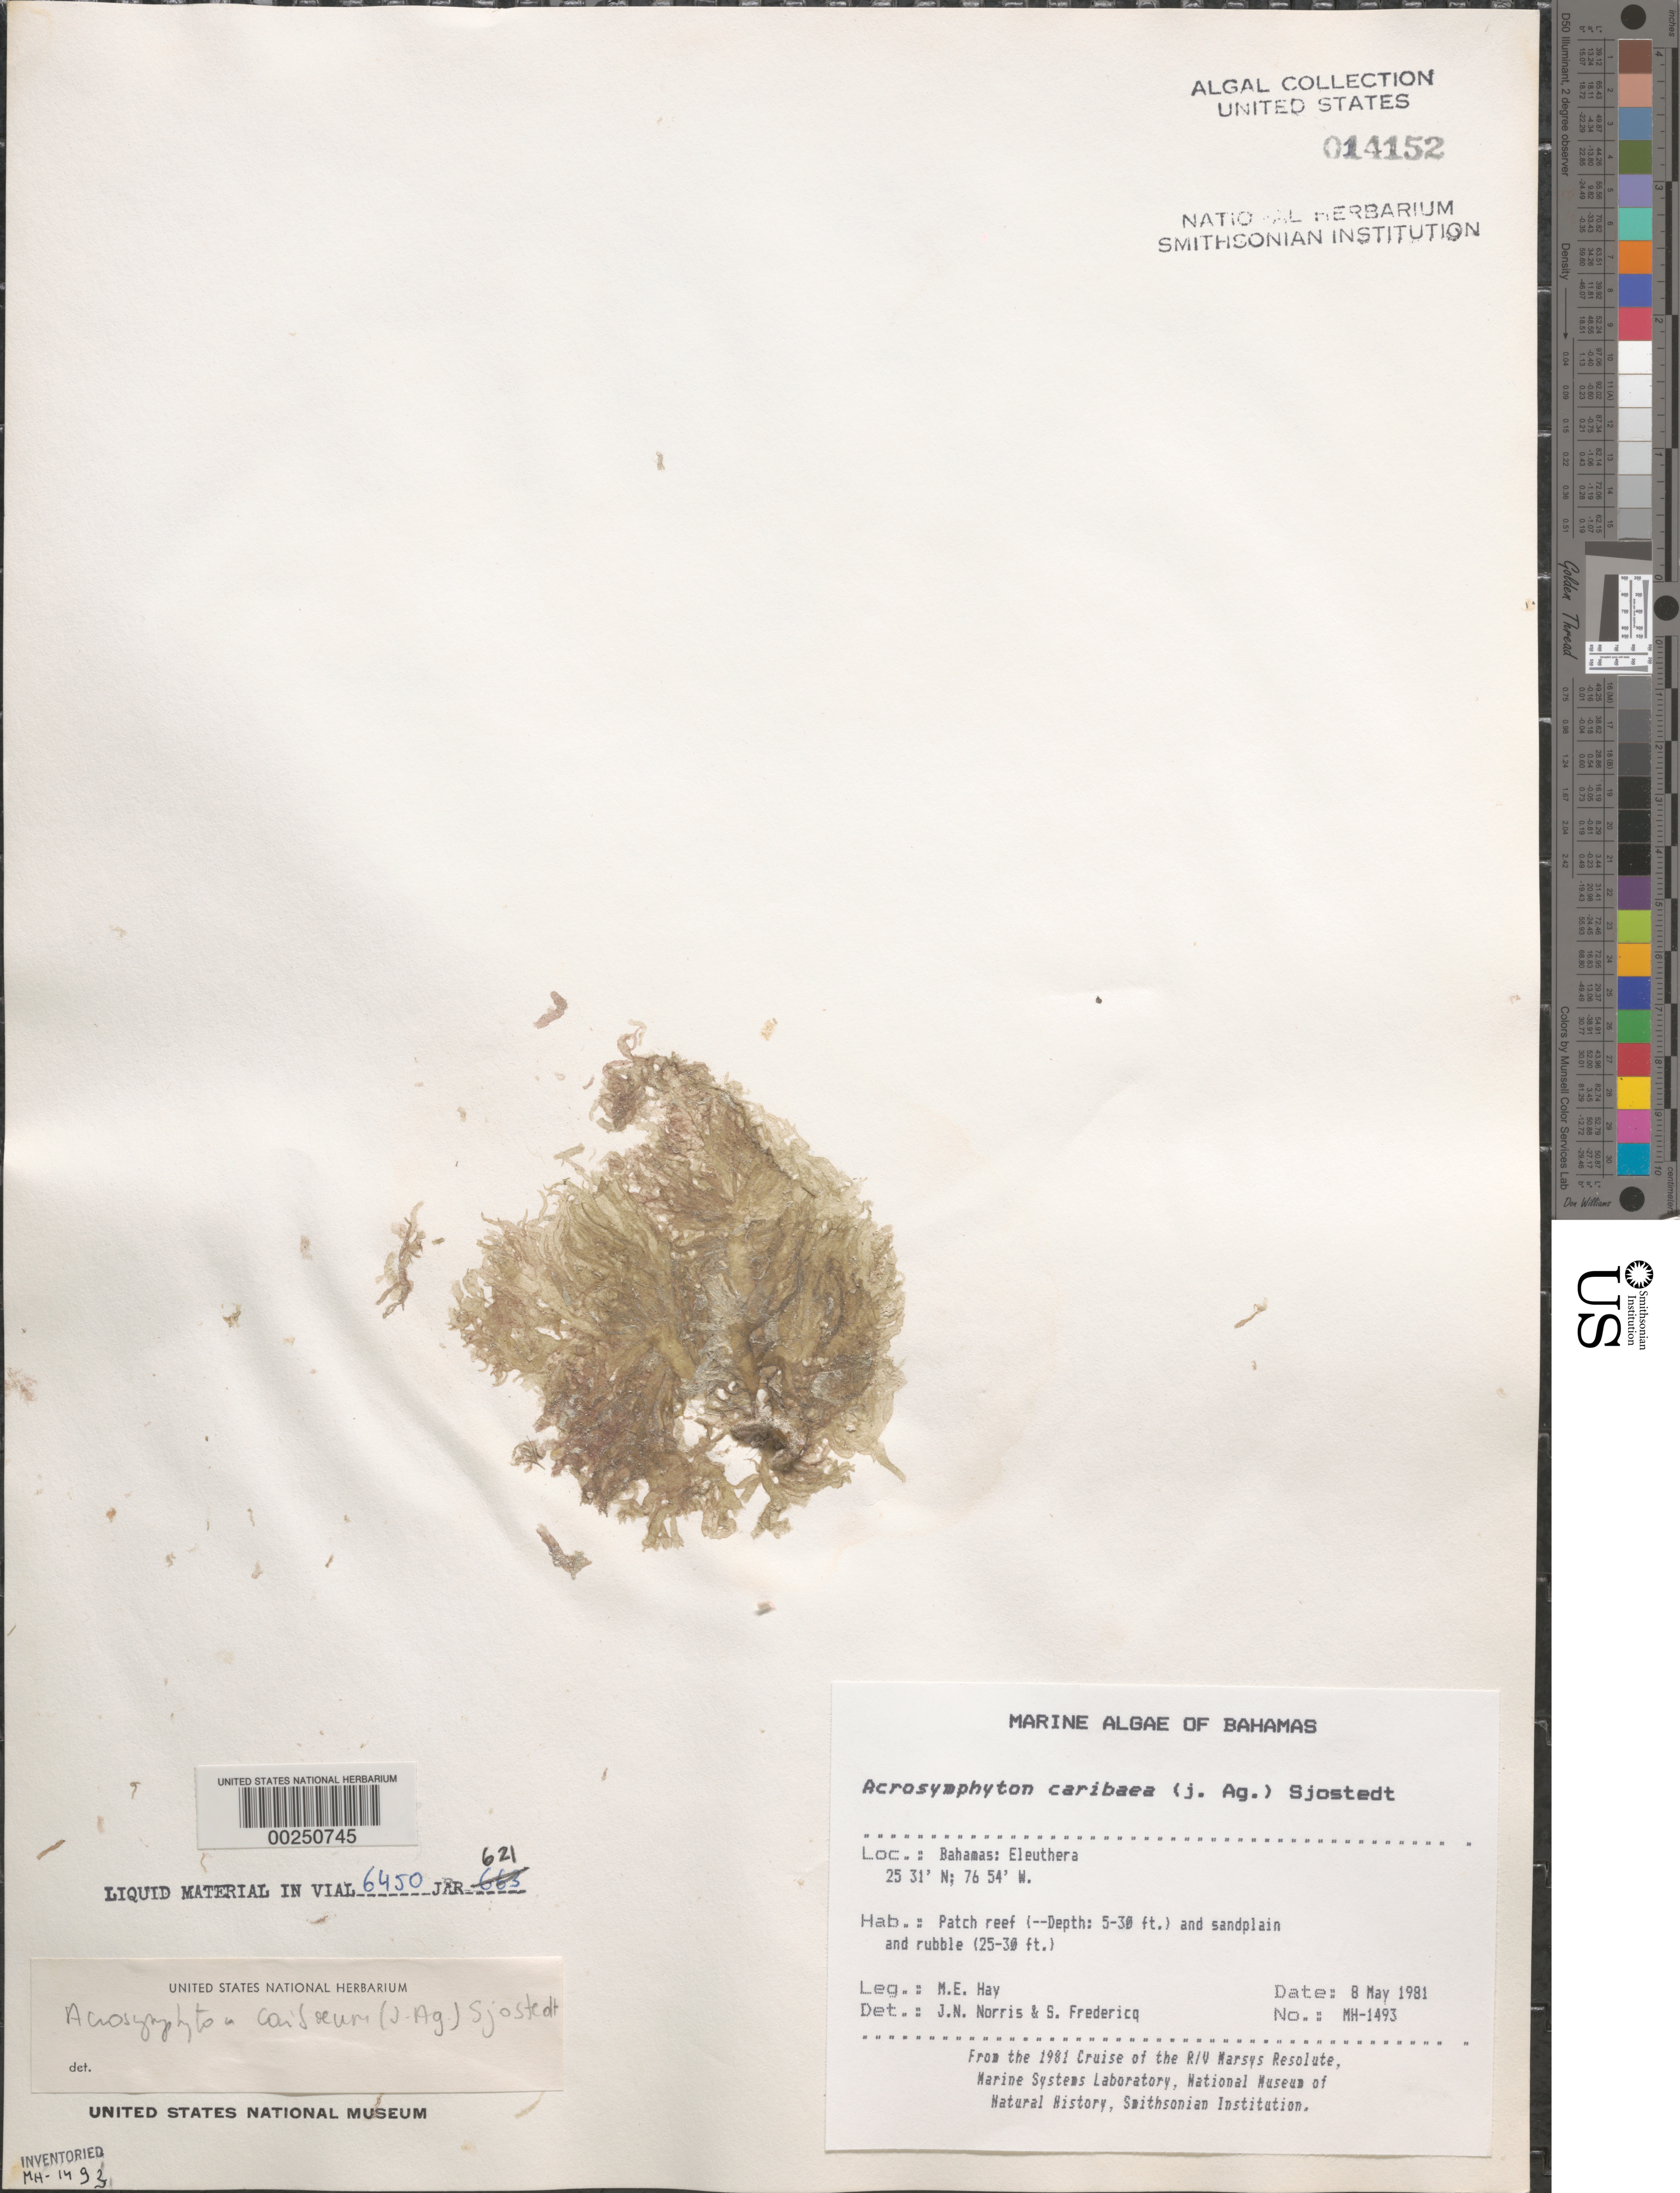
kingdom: Plantae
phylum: Rhodophyta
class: Florideophyceae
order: Acrosymphytales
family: Acrosymphytaceae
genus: Acrosymphyton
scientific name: Acrosymphyton caribaeum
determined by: Norris, J. N.; Fredericq, S.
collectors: M. E. Hay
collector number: MEH-1493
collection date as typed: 08 May 1981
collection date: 1981-05-08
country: Bahamas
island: Eleuthera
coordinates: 23 31 N, 78 54 W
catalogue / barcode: US 14152